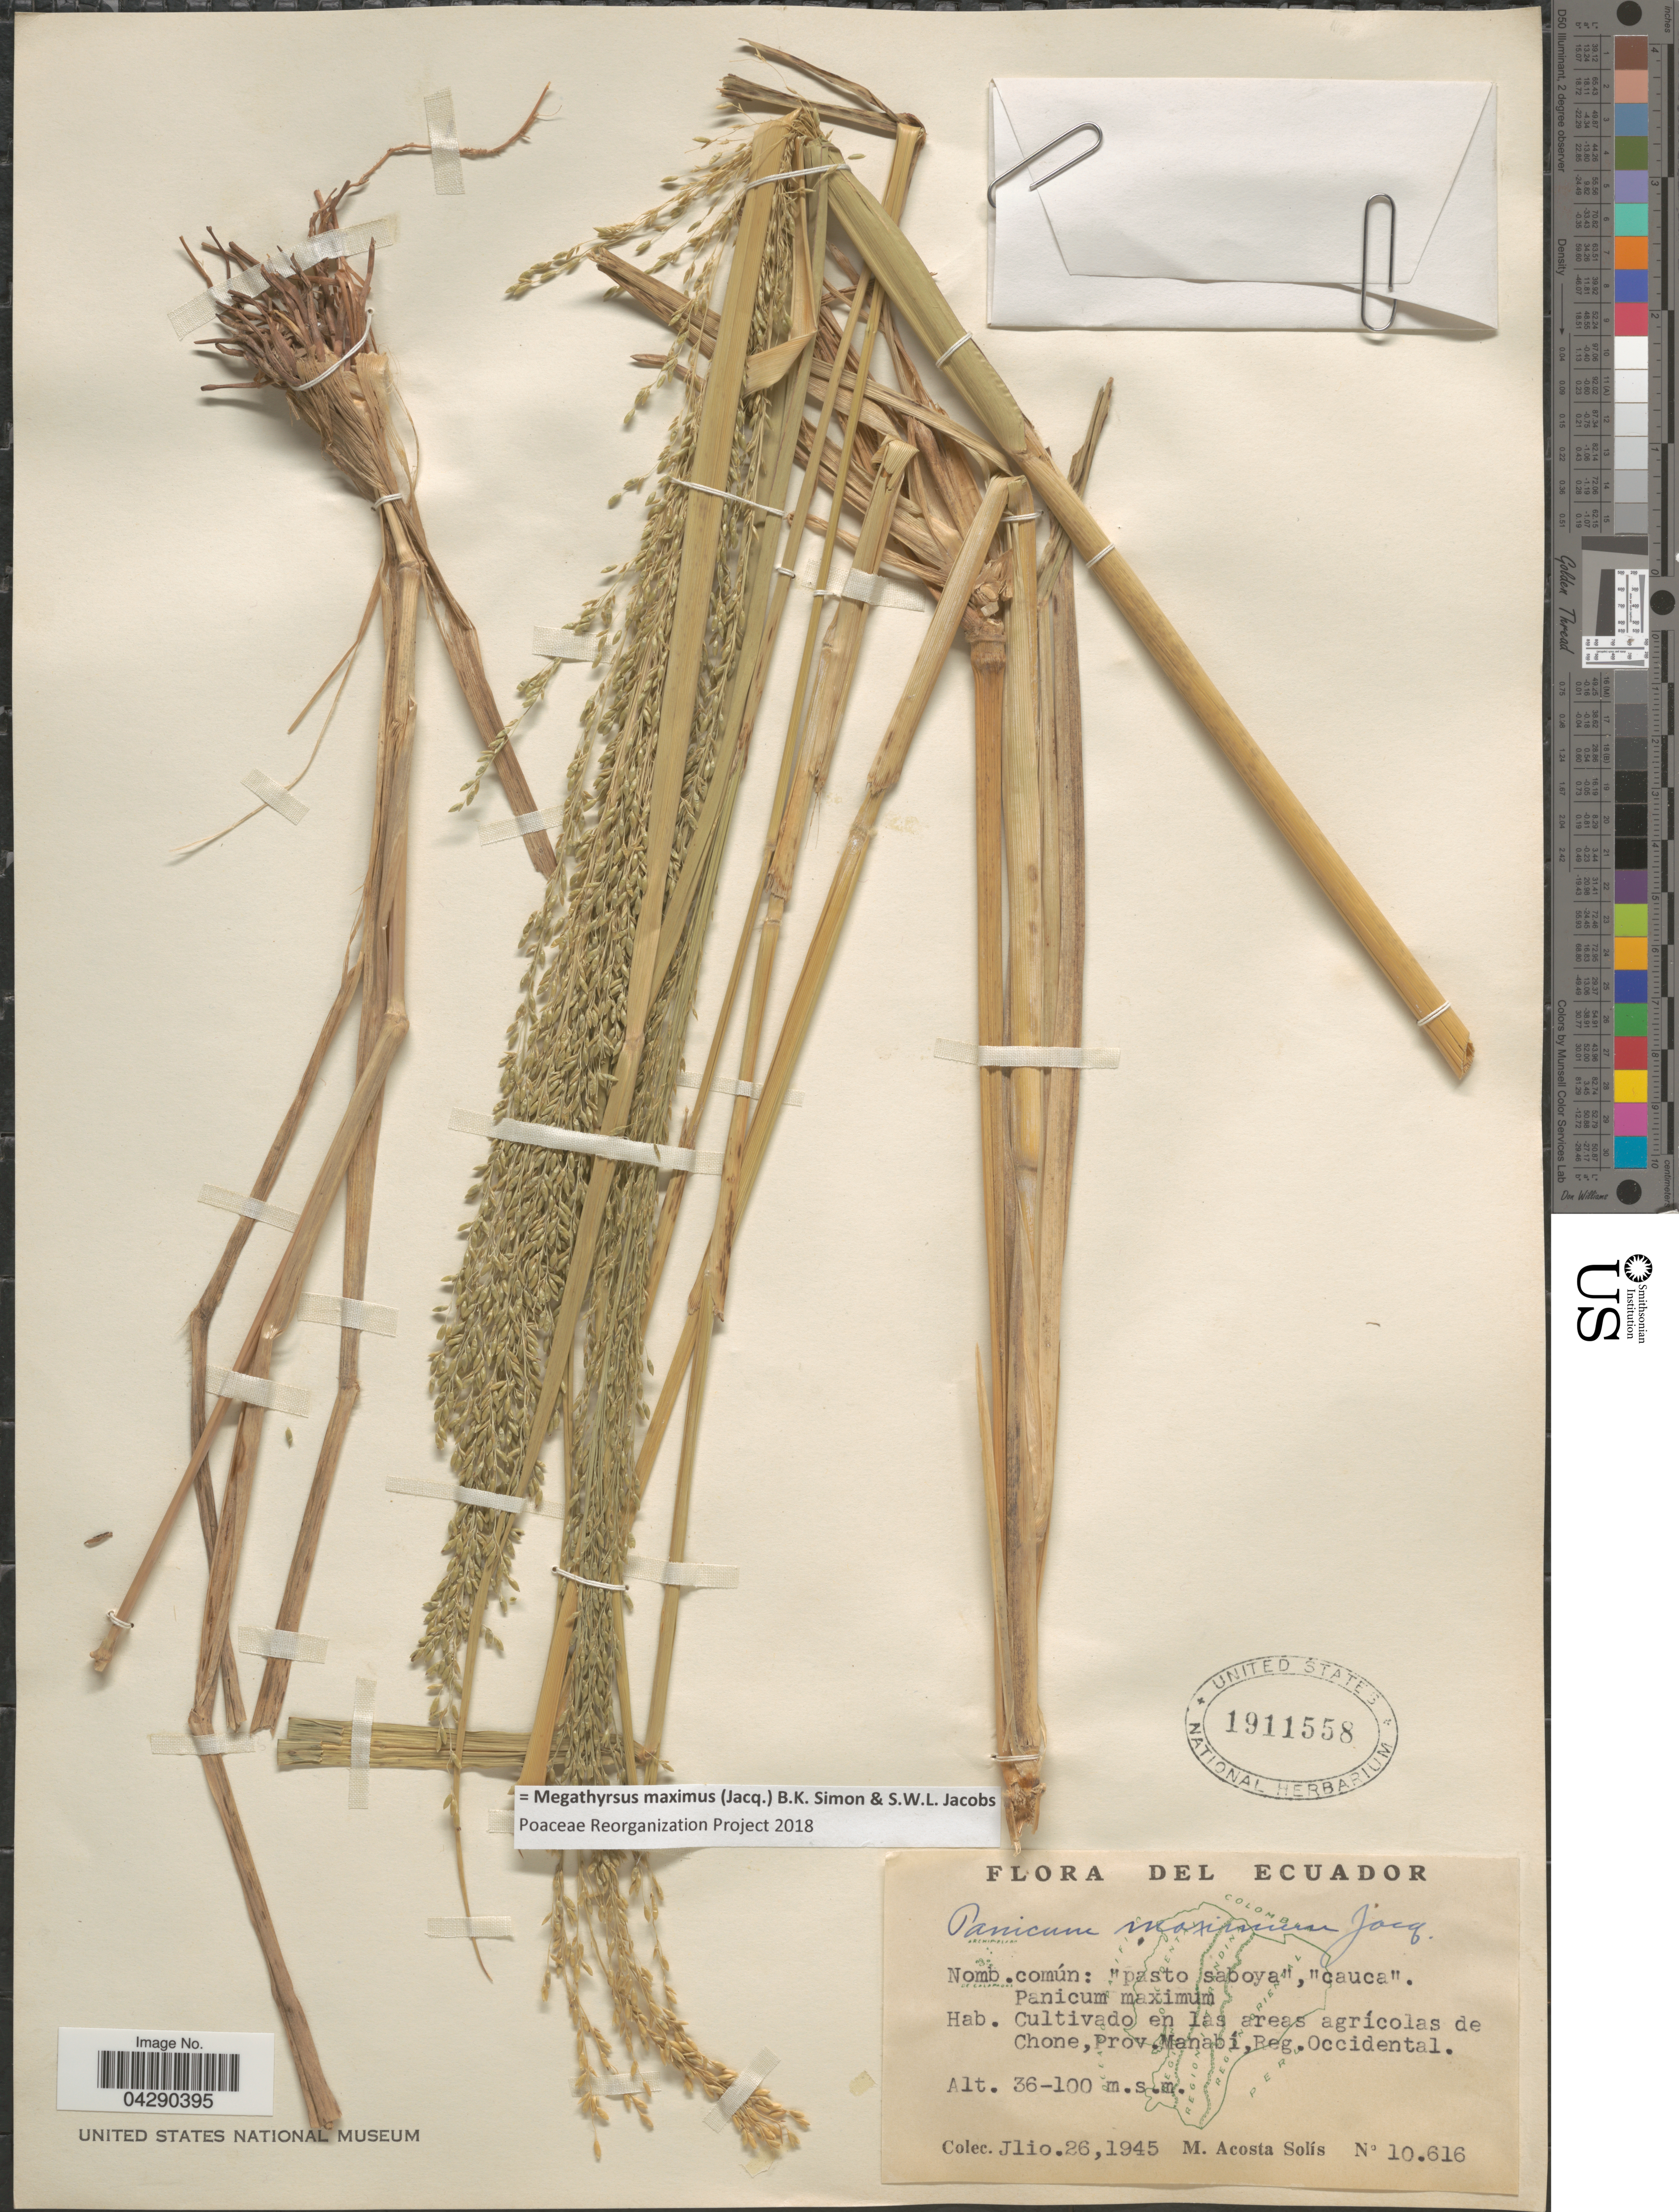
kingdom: Plantae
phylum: Tracheophyta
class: Liliopsida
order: Poales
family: Poaceae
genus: Megathyrsus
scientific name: Megathyrsus maximus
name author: (Jacq.) B.K. Simon & S.W.L. Jacobs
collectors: M. Acosta Solis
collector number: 10616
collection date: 1945-07-26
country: Ecuador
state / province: Manabí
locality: Cultivado en las areas agrícolas de Chone, Reg. Occidental.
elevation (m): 36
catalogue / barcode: US 1911558